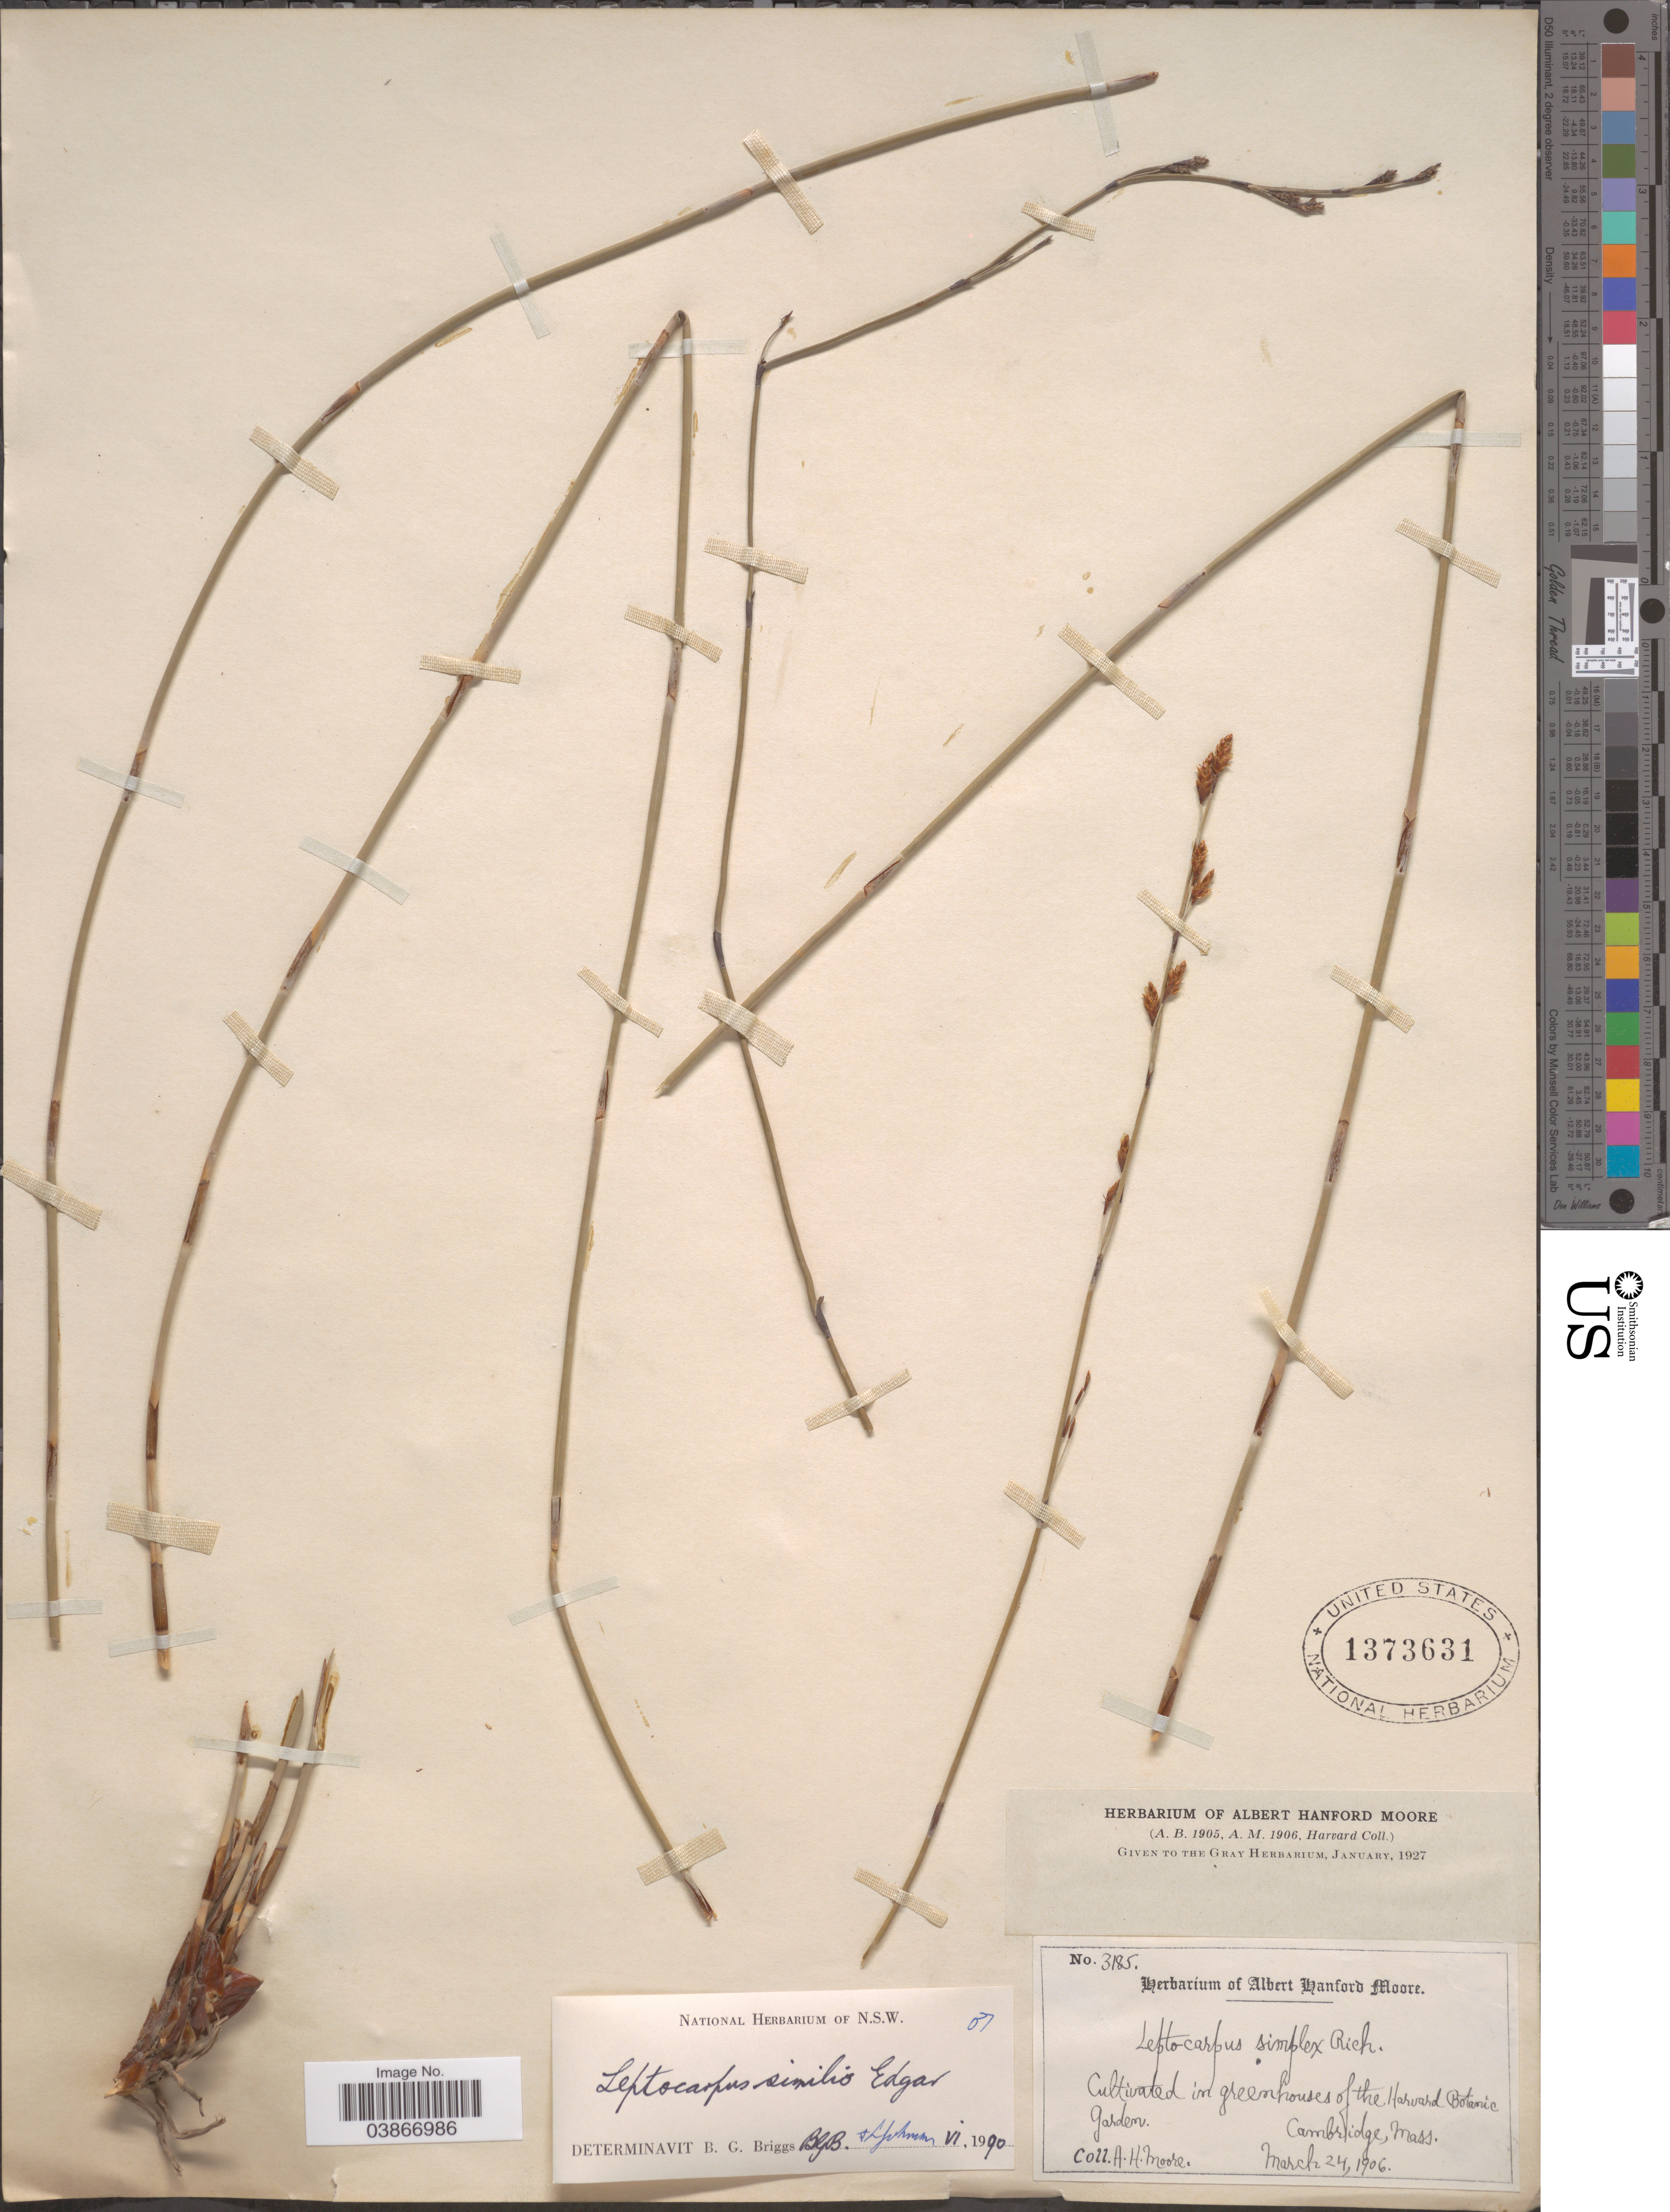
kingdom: Plantae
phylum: Tracheophyta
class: Liliopsida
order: Poales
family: Restionaceae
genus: Leptocarpus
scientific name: Leptocarpus similis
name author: Edgar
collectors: A. H. Moore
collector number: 3185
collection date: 1906-03-24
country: United States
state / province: Massachusetts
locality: In greenhouses of the Harvard Botanic Garden. Cambridge.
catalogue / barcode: US 1373631